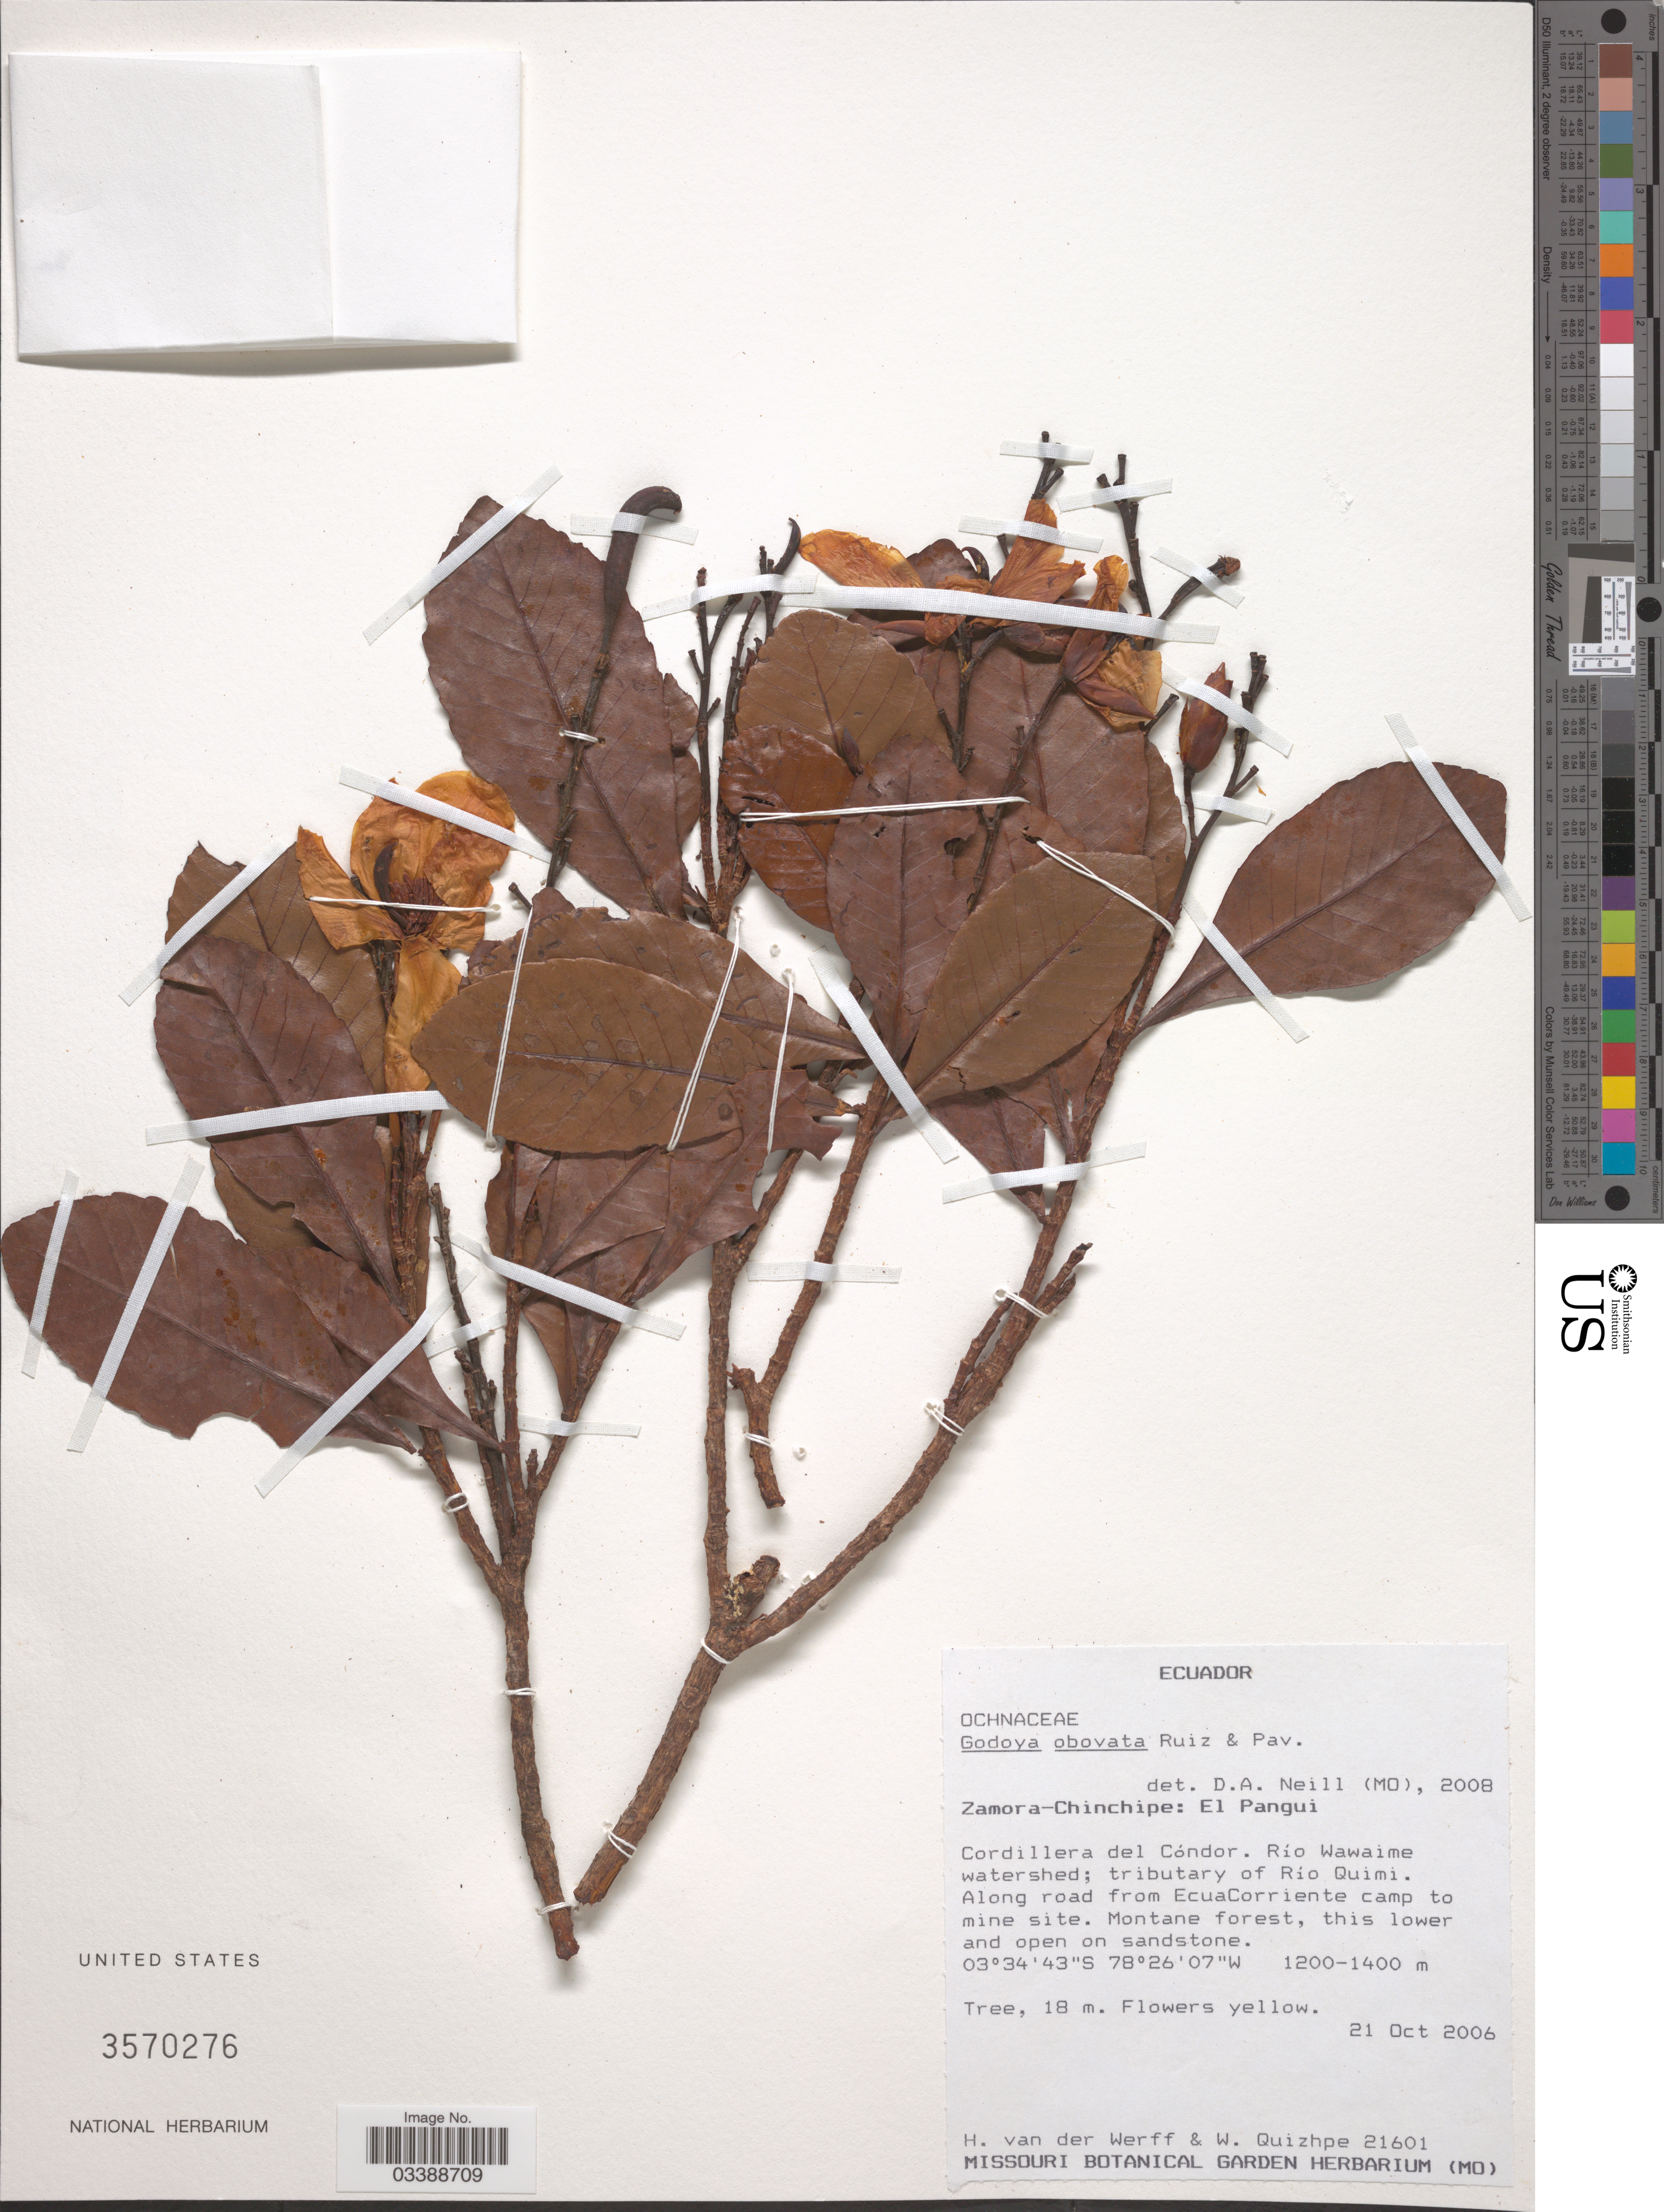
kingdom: Plantae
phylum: Tracheophyta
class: Magnoliopsida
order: Malpighiales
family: Ochnaceae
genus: Godoya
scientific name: Godoya obovata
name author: Ruiz & Pav.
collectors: H. van der Werff & W. Quizhpe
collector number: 21601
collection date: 2006-10-21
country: Ecuador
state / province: Zamora-Chinchipe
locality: El Pangui. Cordillera del Cóndor. Río Wawaime watershed; tributary of Río Quimi. Along road from EcuaCorriente camp to mine site.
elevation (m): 1200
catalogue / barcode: US 3570276